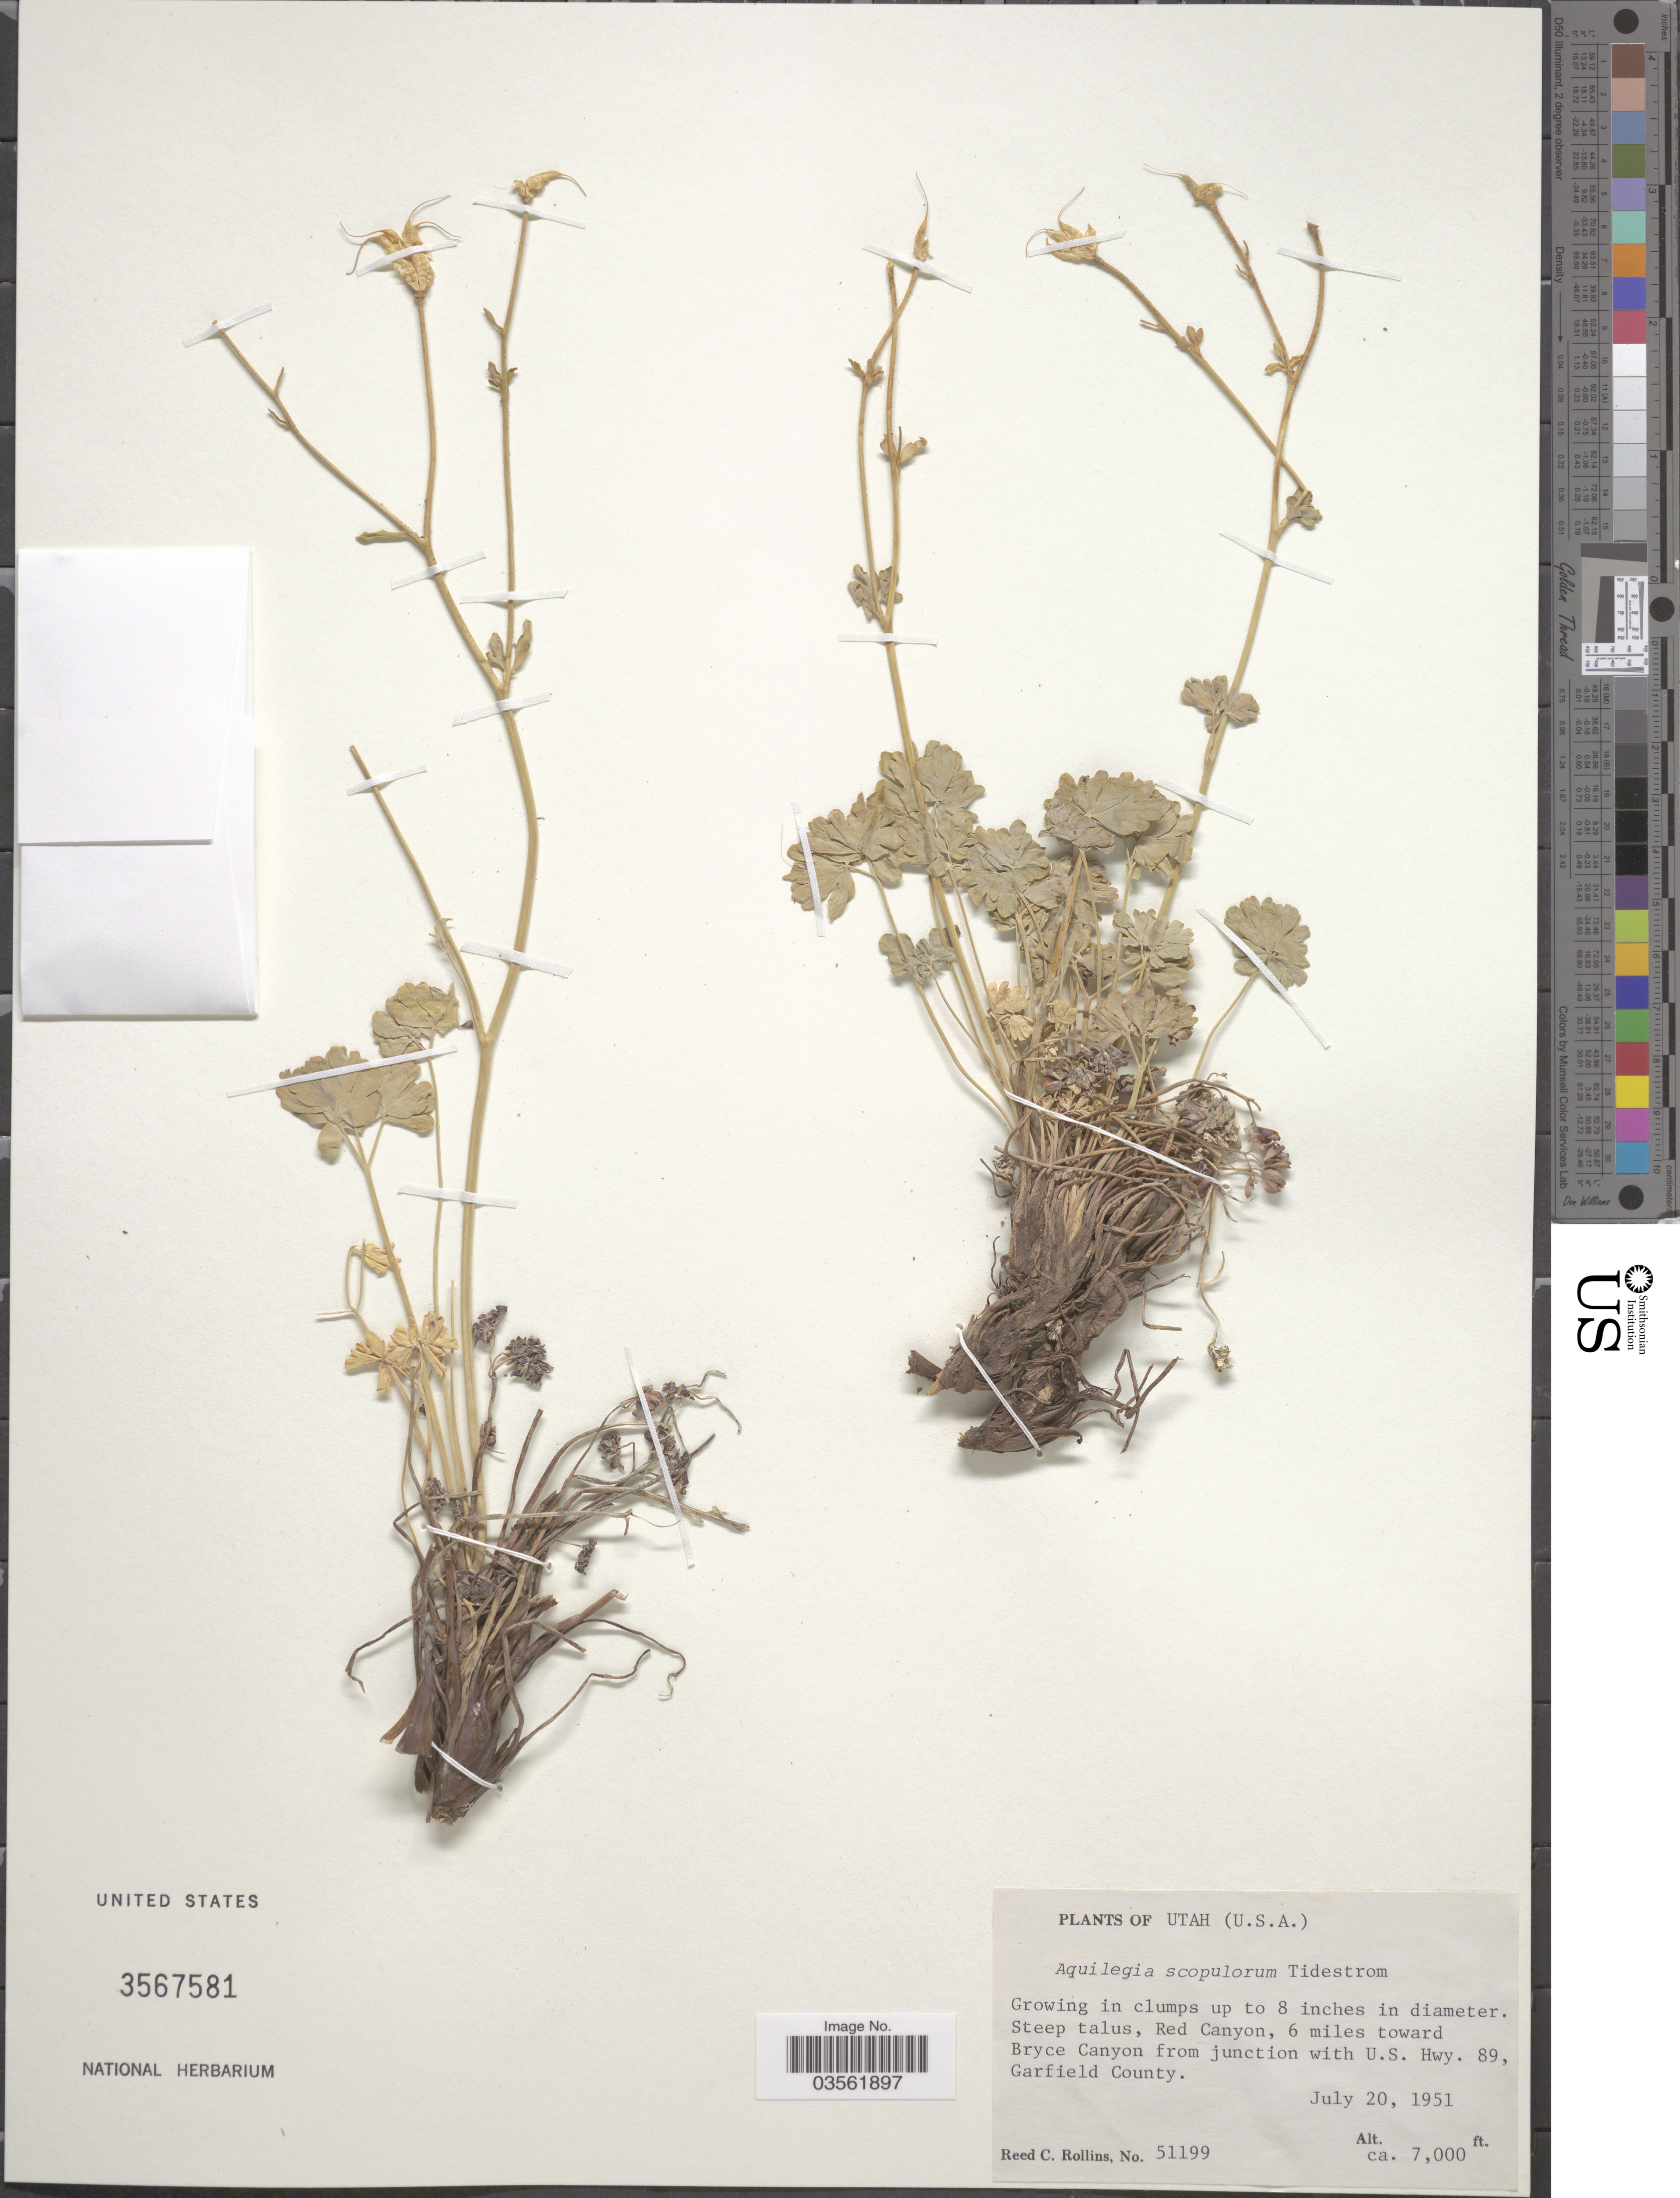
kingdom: Plantae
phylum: Tracheophyta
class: Magnoliopsida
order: Ranunculales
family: Ranunculaceae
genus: Aquilegia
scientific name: Aquilegia scopulorum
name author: Tidestr.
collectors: R. C. Rollins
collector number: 51199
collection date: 1951-07-20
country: United States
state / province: Utah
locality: Red Canyon, 6 miles toward Bryce Canyon from junction with U.S. Hwy. 89, Garfield County.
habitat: steep talus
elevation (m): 2134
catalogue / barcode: US 3567581